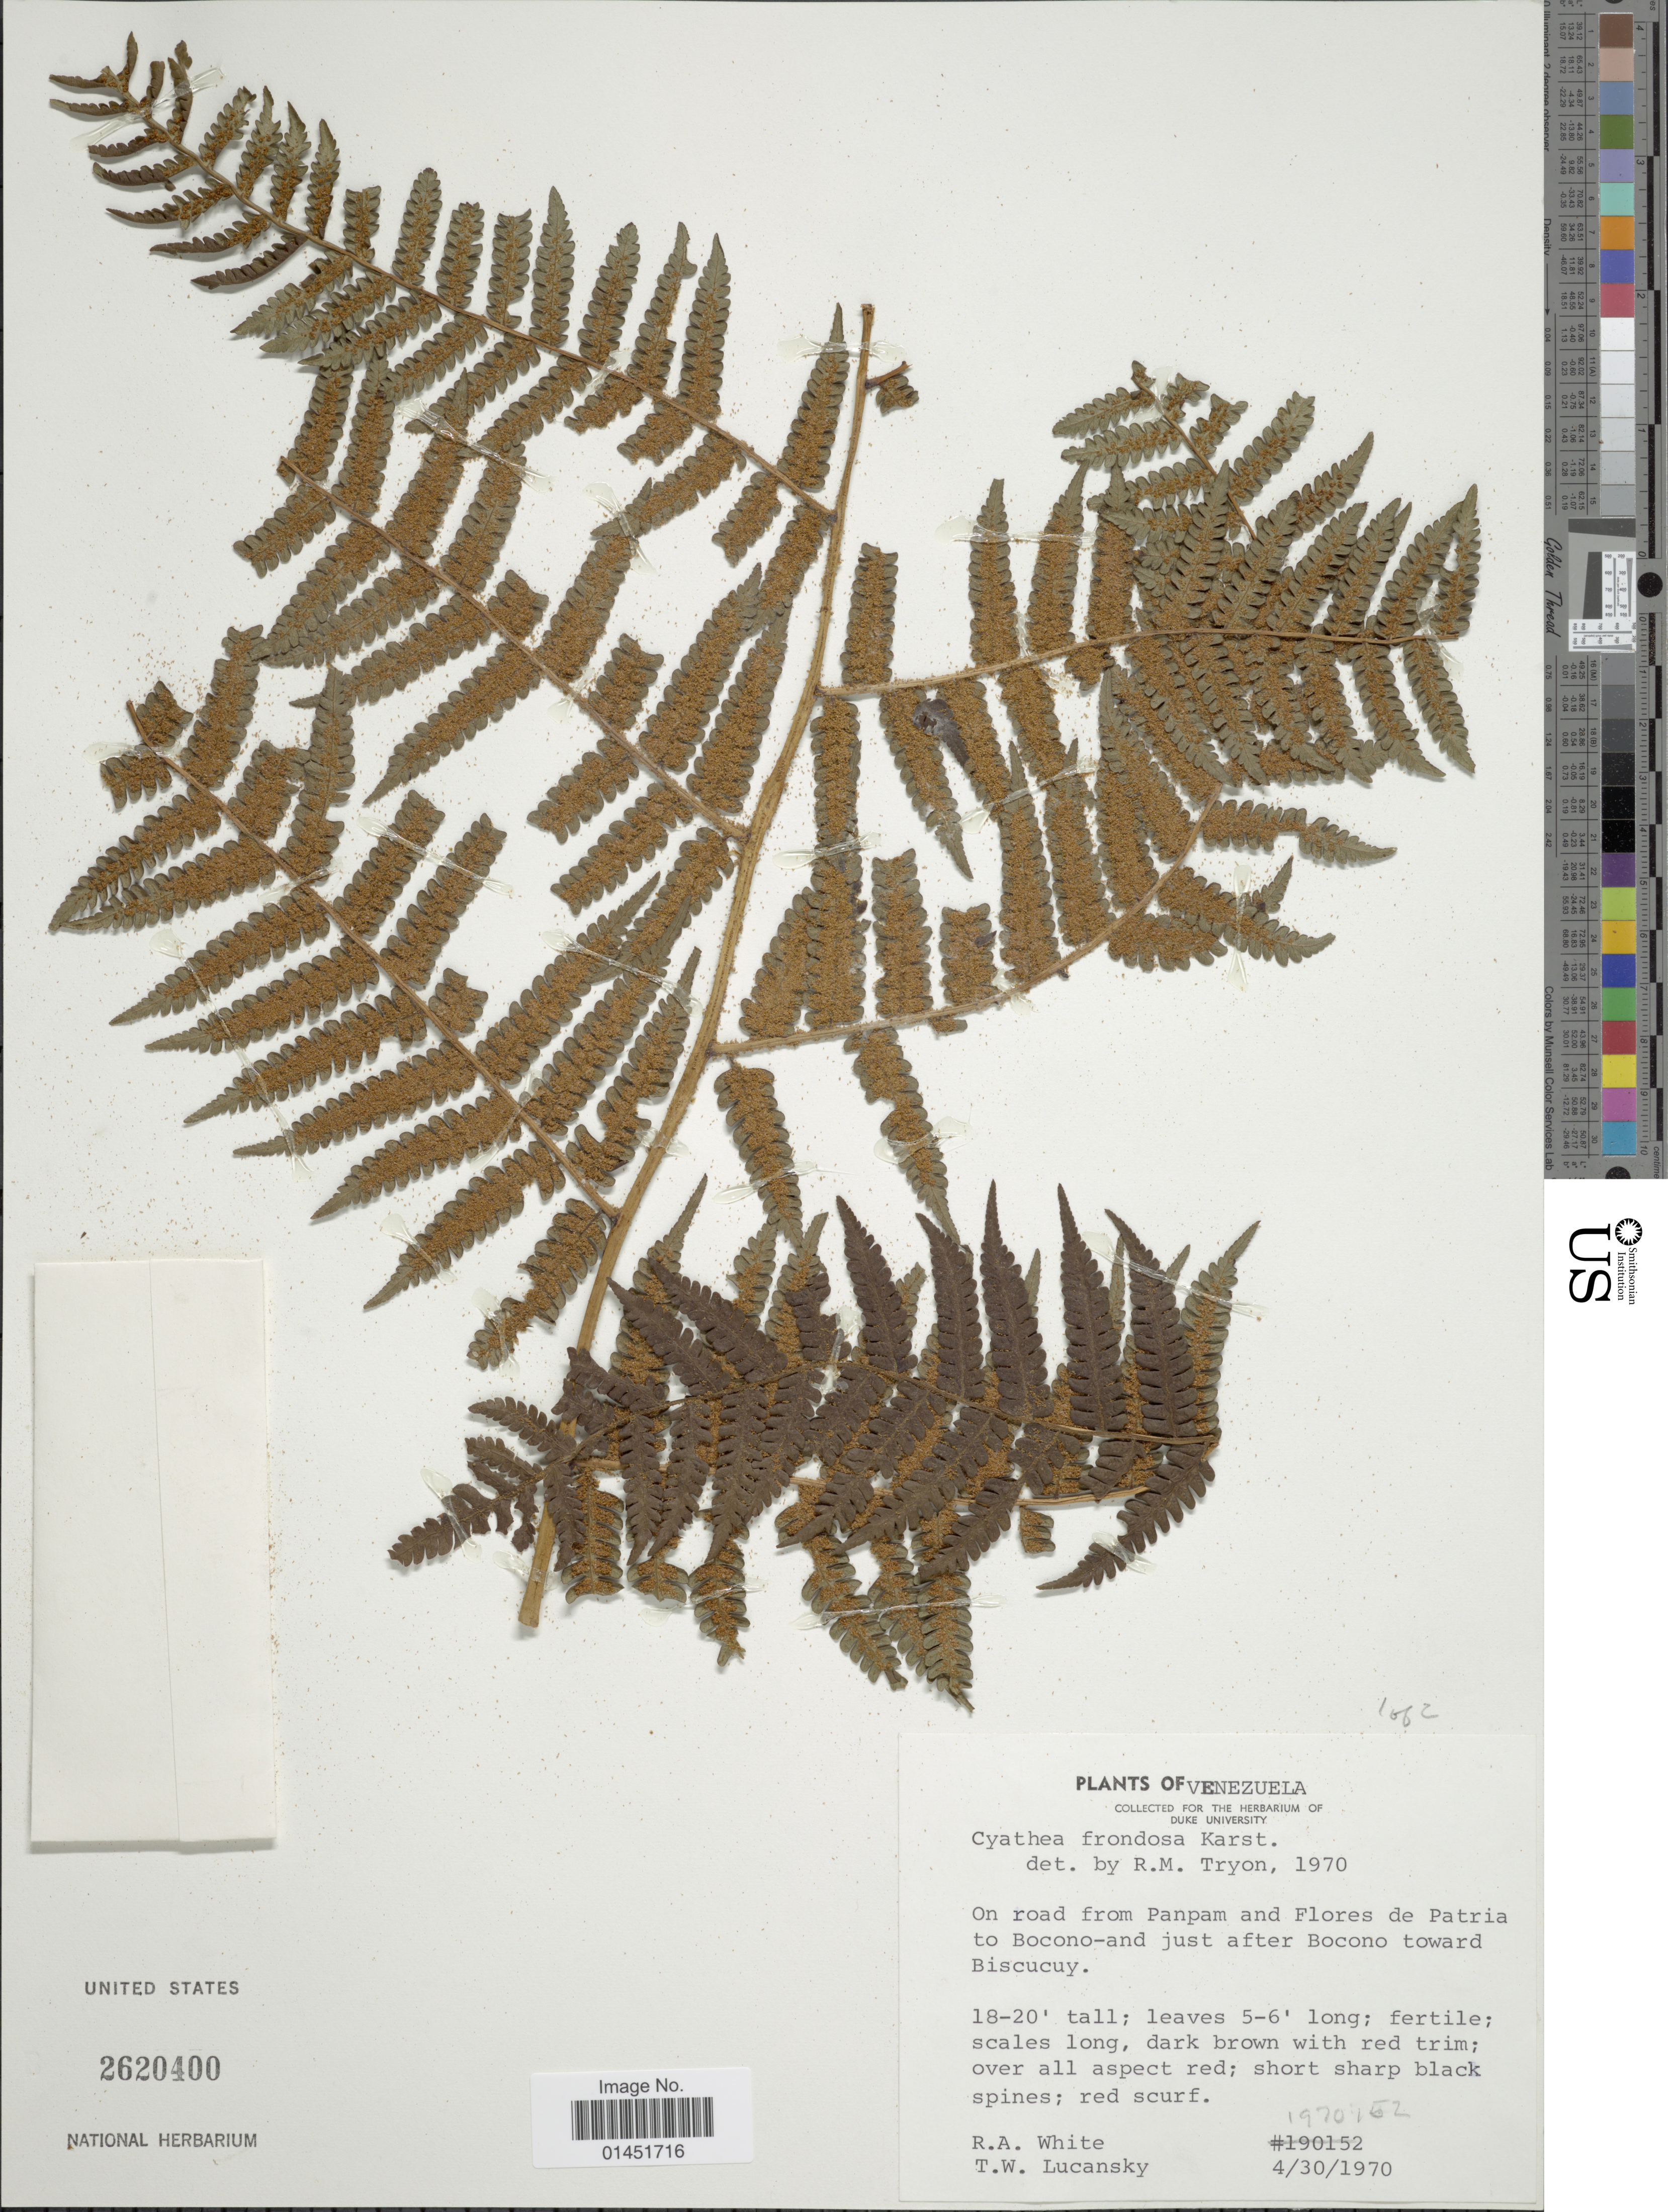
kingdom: Plantae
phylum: Tracheophyta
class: Polypodiopsida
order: Cyatheales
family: Cyatheaceae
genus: Cyathea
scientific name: Cyathea fulva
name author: (M. Martens & Galeotti) Fée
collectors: R. A. White & T. Lucansky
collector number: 1970152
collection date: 1970-04-30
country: Venezuela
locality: On road from Panpam and Flores de Patria to Bocono- and just after Bocono toward Biscucuy.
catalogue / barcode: US 2620400